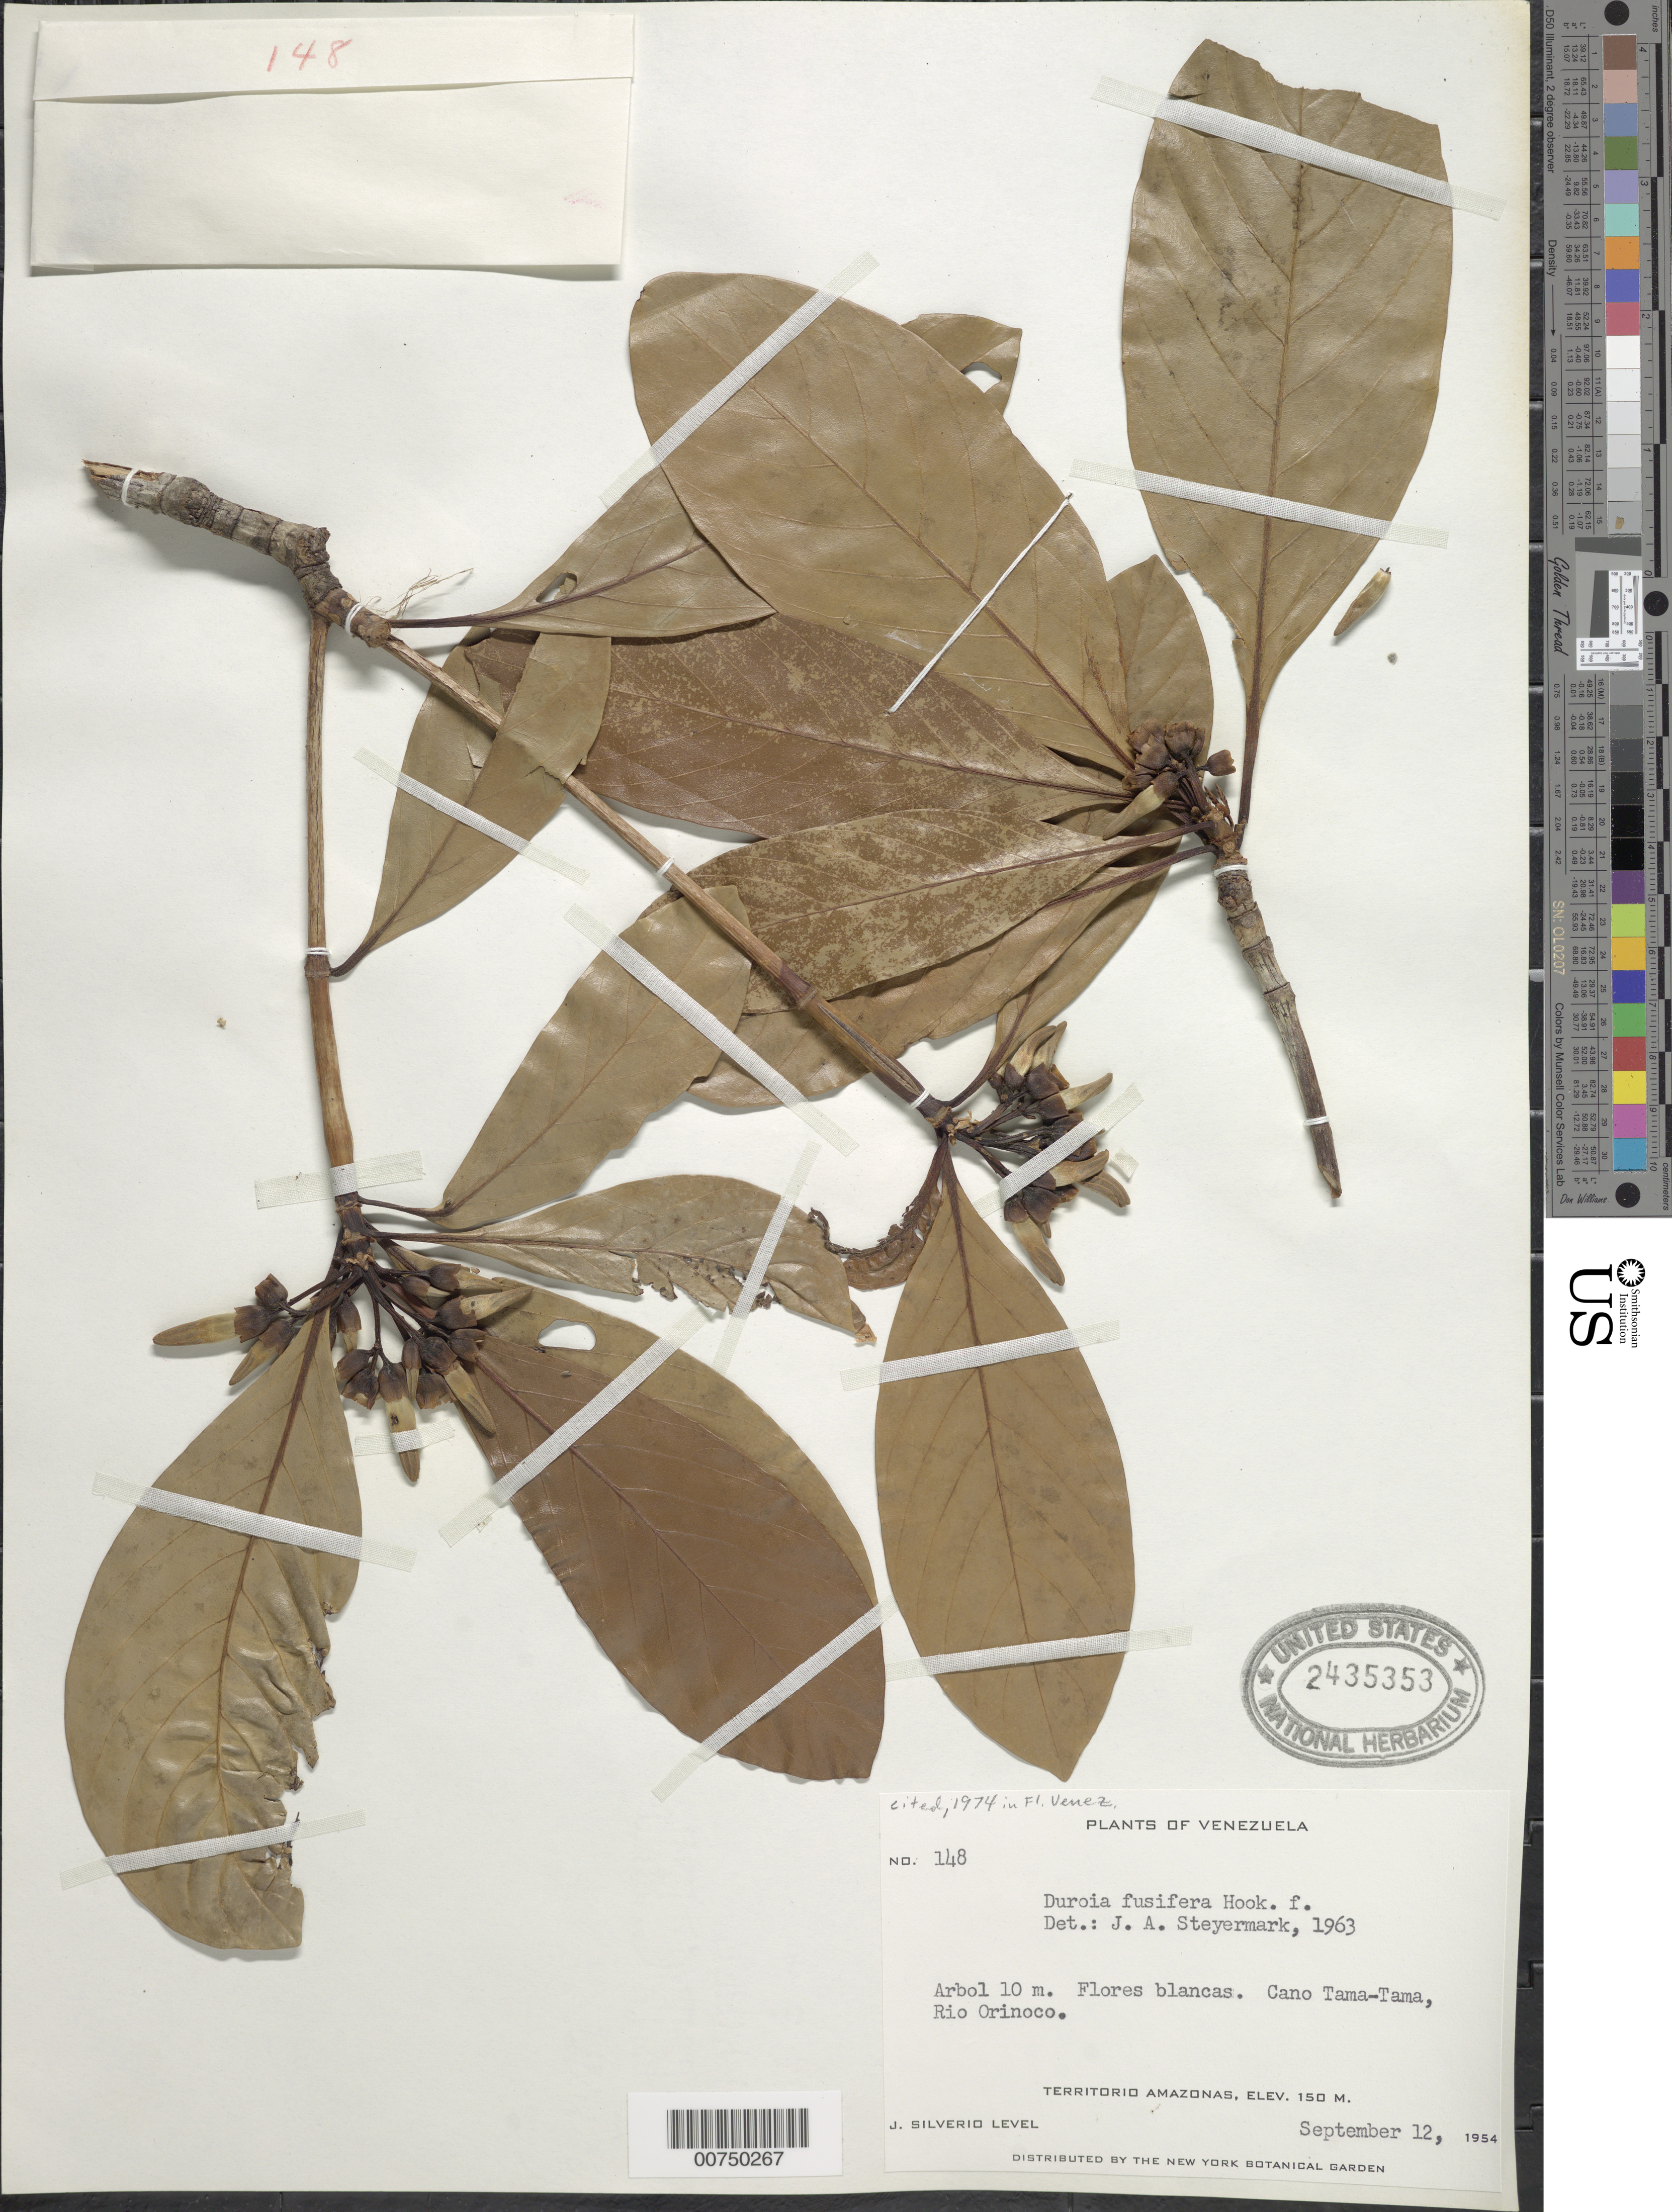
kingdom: Plantae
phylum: Tracheophyta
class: Magnoliopsida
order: Gentianales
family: Rubiaceae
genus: Duroia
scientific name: Duroia fusifera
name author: Spruce ex K. Schum.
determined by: Steyermark, Julian A., (VEN)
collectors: J. Silverio L.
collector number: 148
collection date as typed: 12-Sep-54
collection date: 1954-09-12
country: Venezuela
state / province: Amazonas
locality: Caño Tama-Tama, Río Orinoco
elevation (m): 150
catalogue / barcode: US 2435353